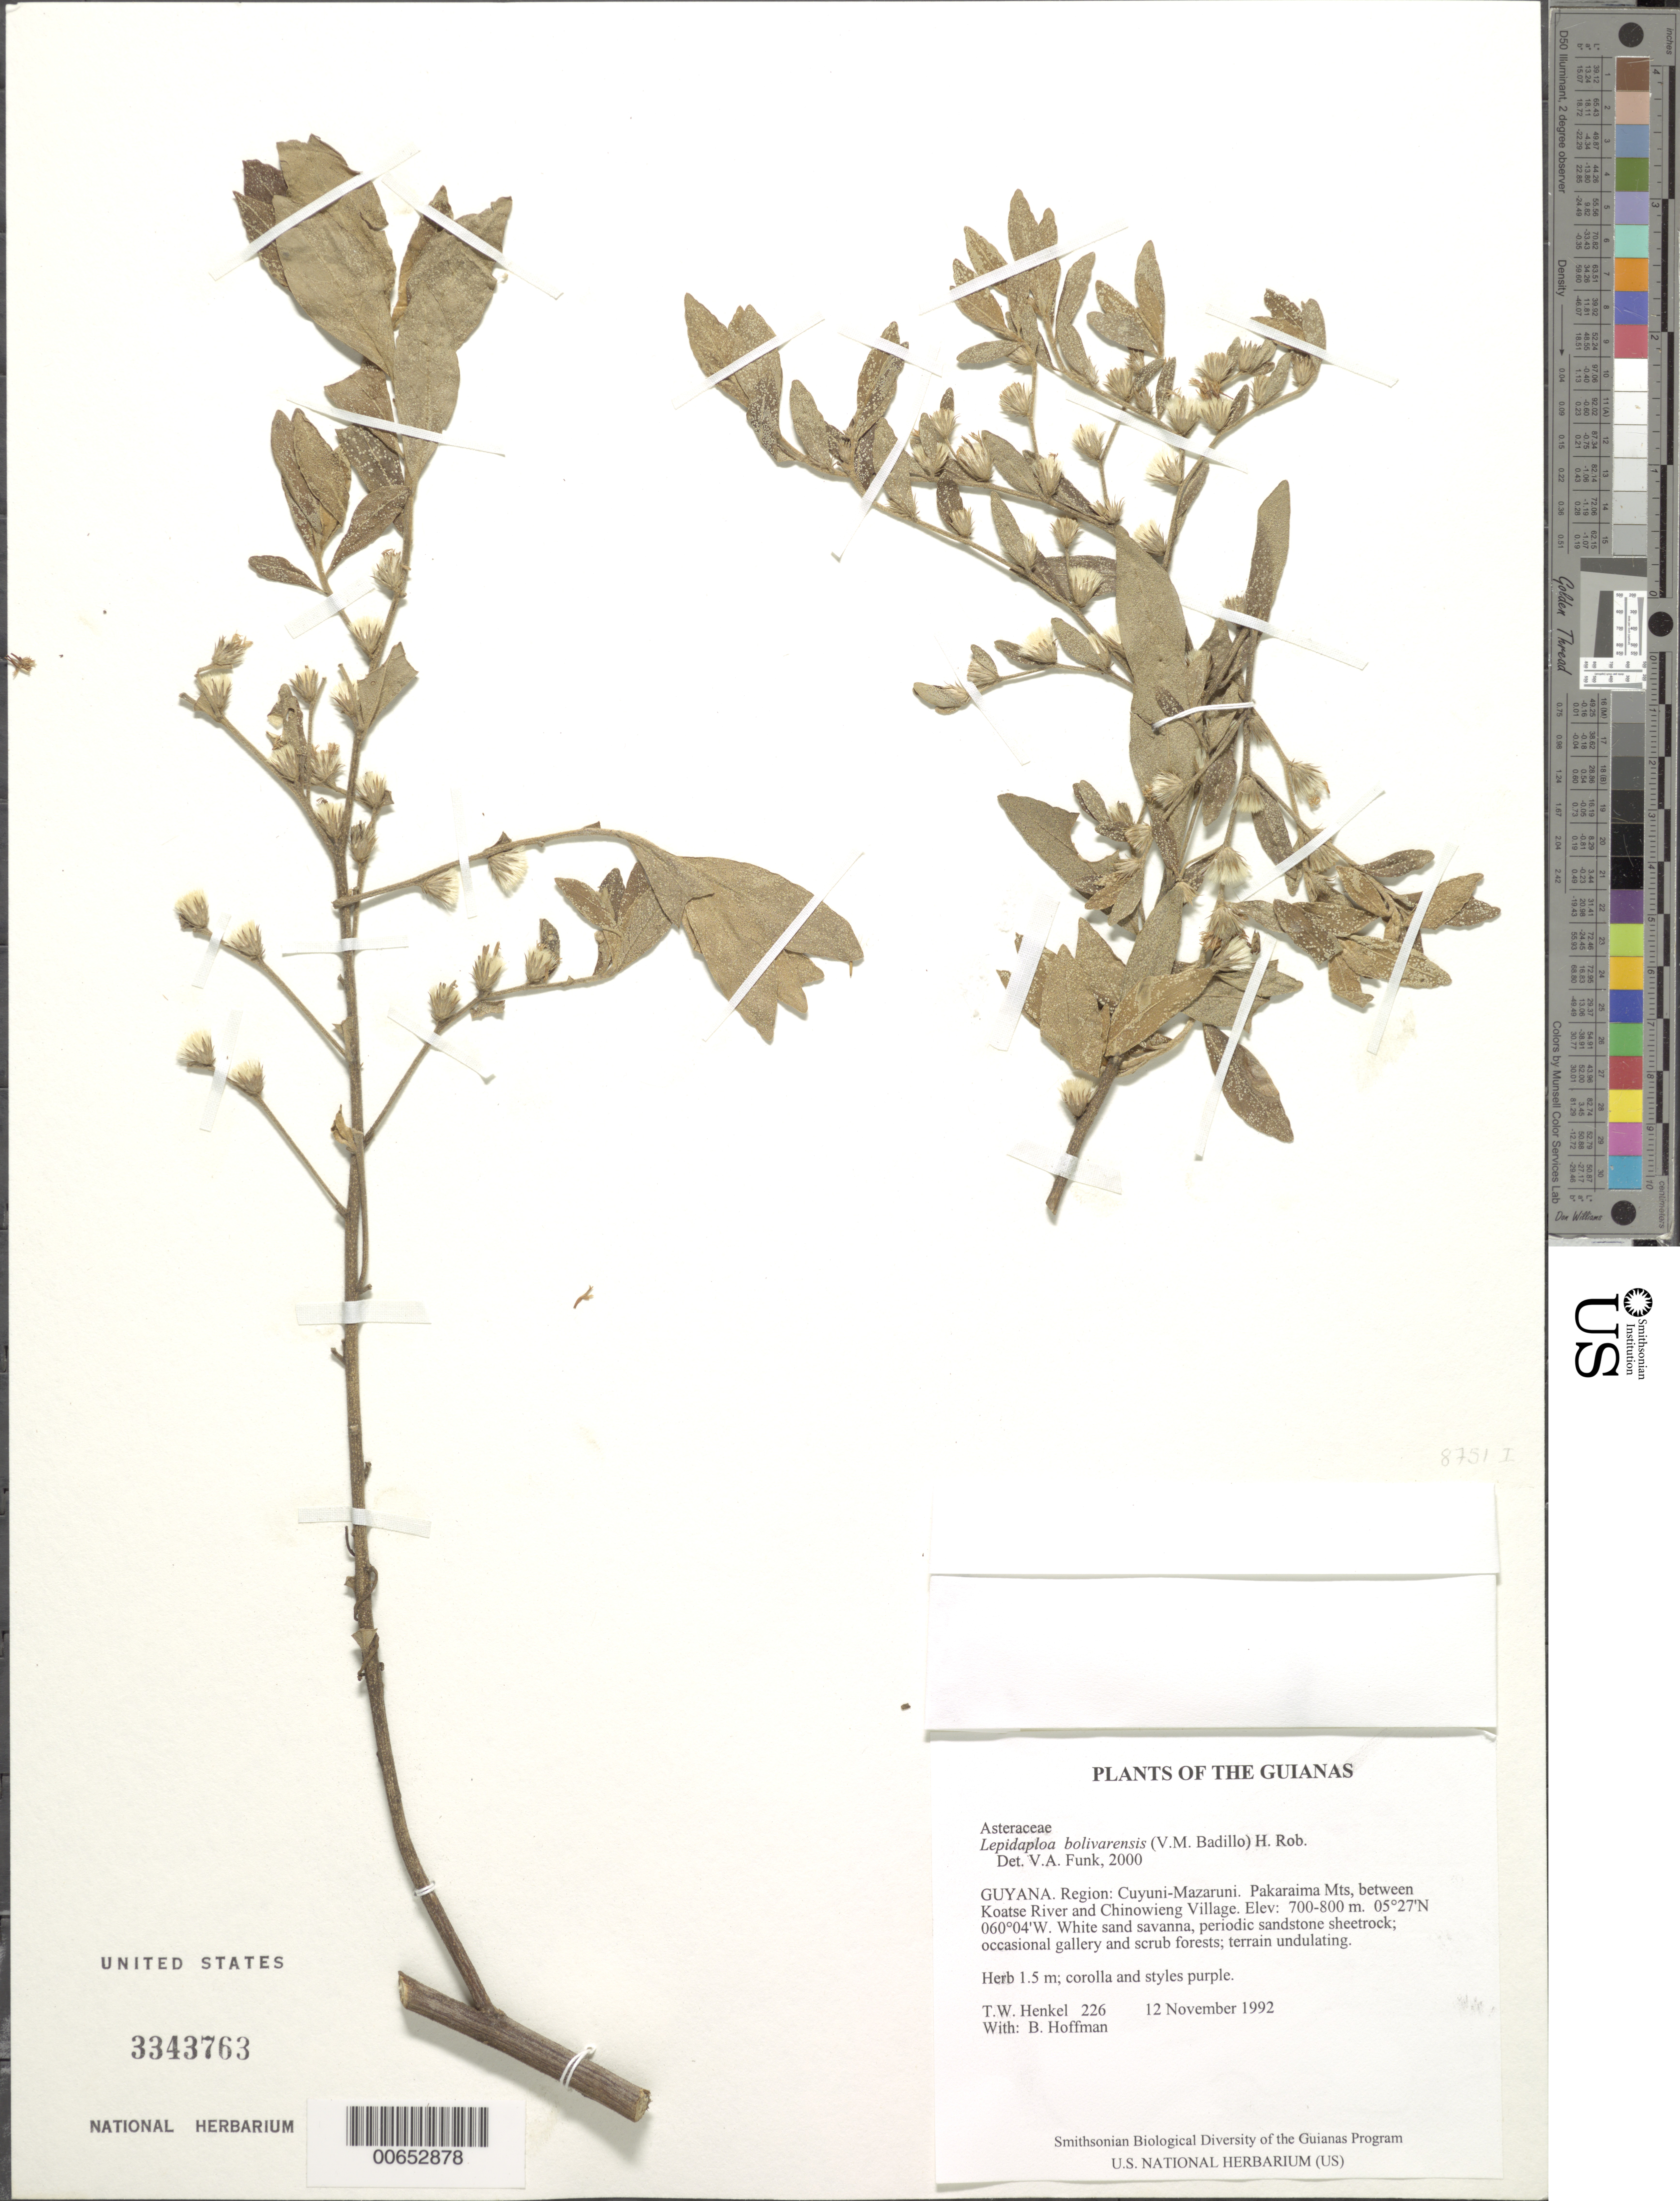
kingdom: Plantae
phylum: Tracheophyta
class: Magnoliopsida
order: Asterales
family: Asteraceae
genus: Lepidaploa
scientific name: Lepidaploa bolivarensis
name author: (V.M. Badillo) H. Rob.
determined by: Funk, Vicki A., (BOT), Smithsonian Institution - National Museum of Natural History (UNITED STATES)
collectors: T. Henkel & B. Hoffman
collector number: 226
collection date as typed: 12 November 1992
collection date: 1992-11-12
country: Guyana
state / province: Cuyuni-Mazaruni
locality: Pakaraima Mts, between Koatse River and Chinowieng Village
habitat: White sand savanna, periodic sandstone sheetrock; occasional gallery and scrub forests; terrain undulating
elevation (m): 700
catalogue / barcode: US 3343763